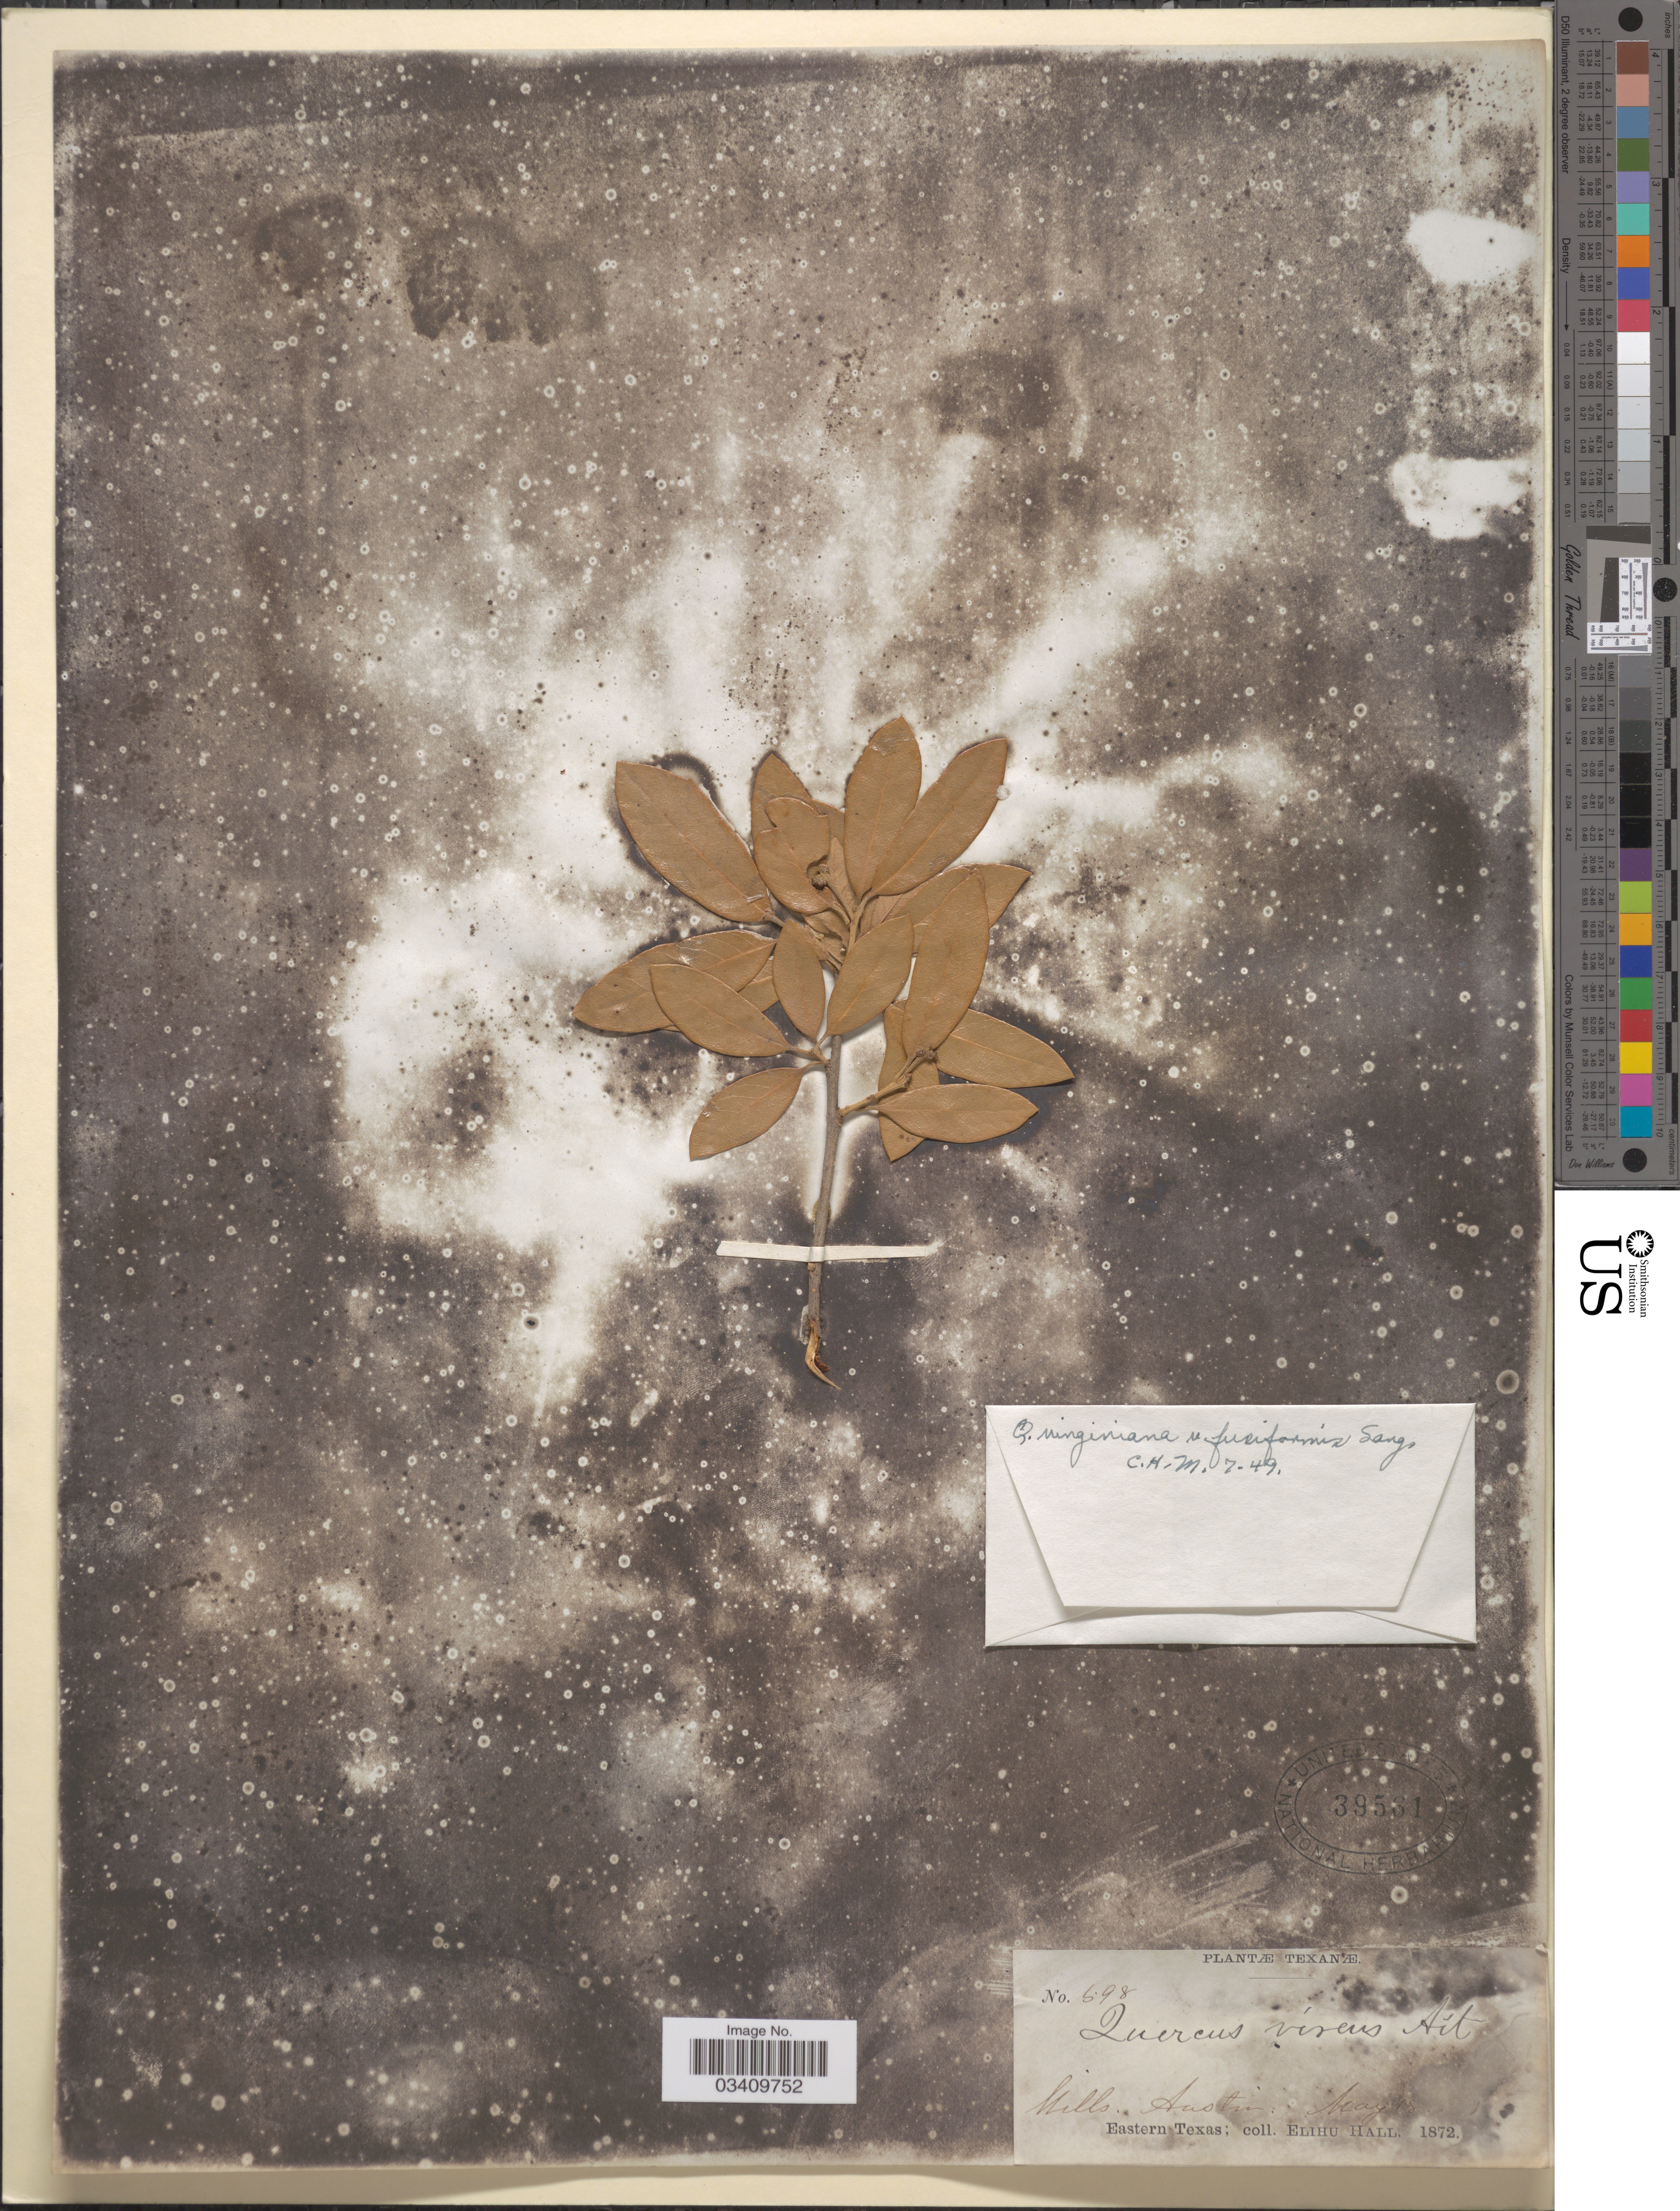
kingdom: Plantae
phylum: Tracheophyta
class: Magnoliopsida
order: Fagales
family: Fagaceae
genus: Quercus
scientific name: Quercus virginiana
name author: Mill.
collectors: E. Hall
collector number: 698*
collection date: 1872-05-18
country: United States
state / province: Texas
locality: Mills. Austin. Eastern Texas.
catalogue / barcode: US 39531